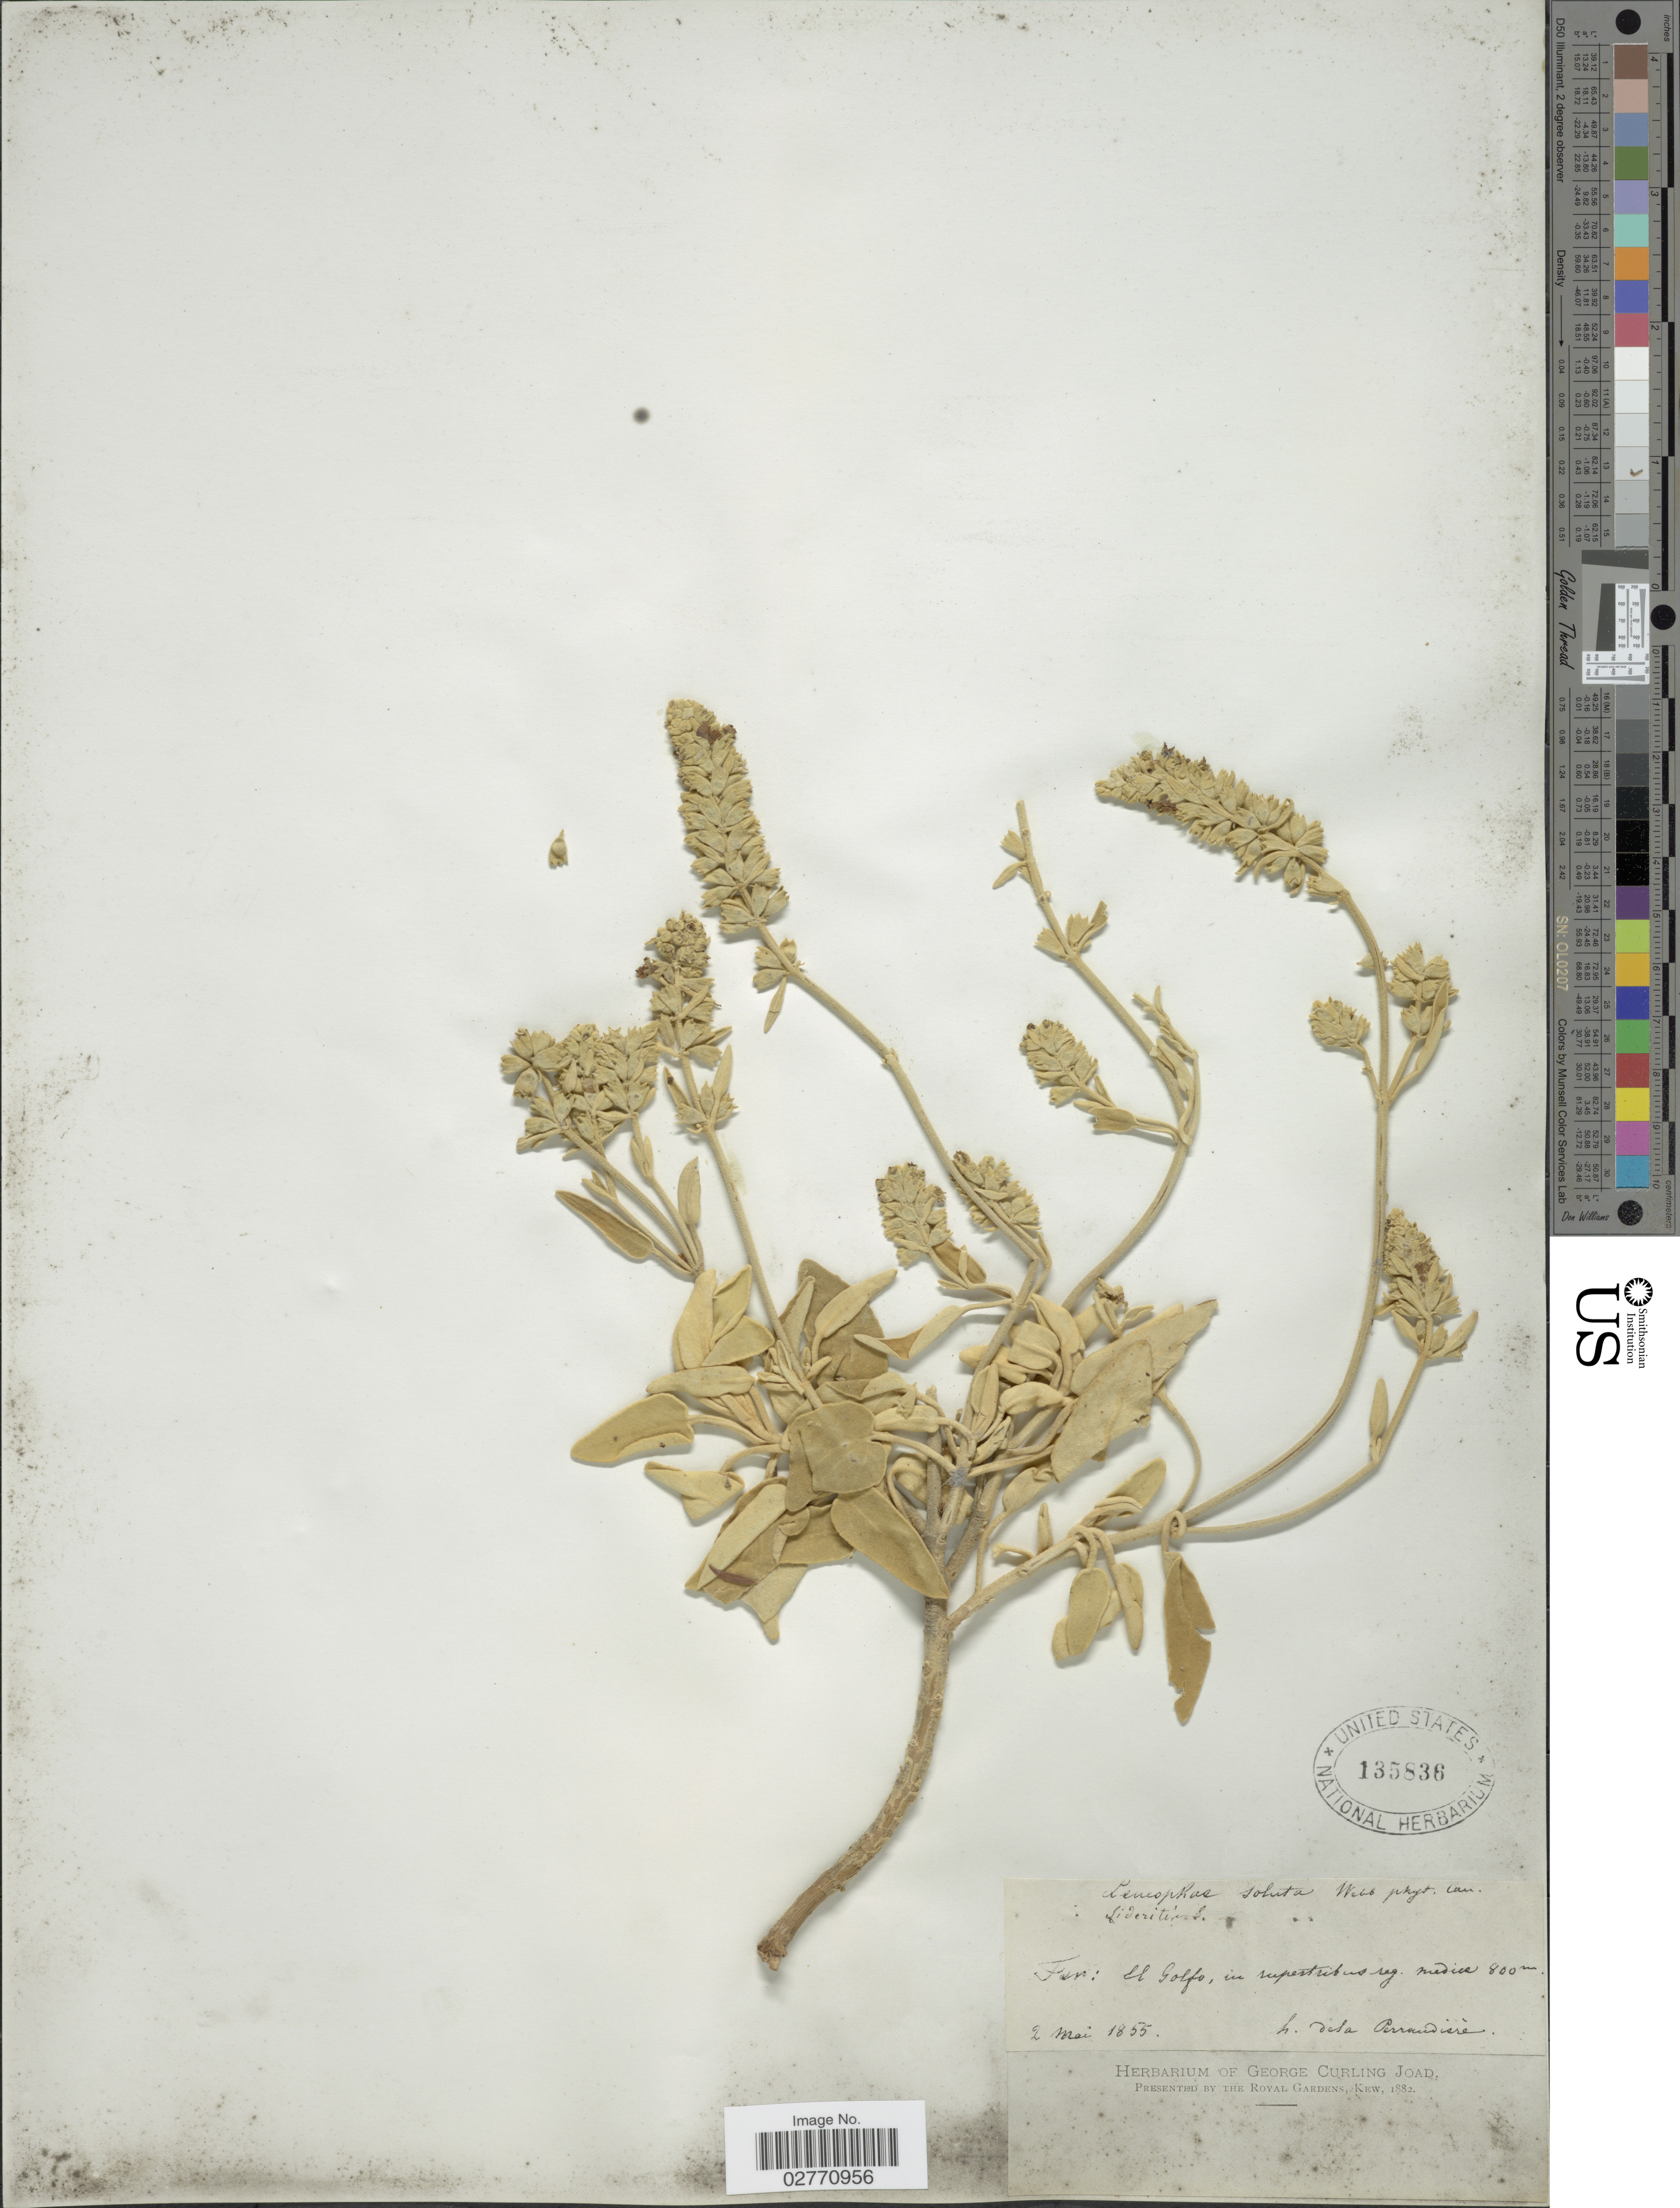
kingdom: Plantae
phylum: Tracheophyta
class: Magnoliopsida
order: Lamiales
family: Lamiaceae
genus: Sideritis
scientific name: Sideritis soluta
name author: Clos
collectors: H. de la Perraudière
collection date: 1855-05-02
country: Spain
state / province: Canarias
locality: Far: El Golfo, in rupestribus reg. media.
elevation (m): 800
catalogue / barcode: US 135836